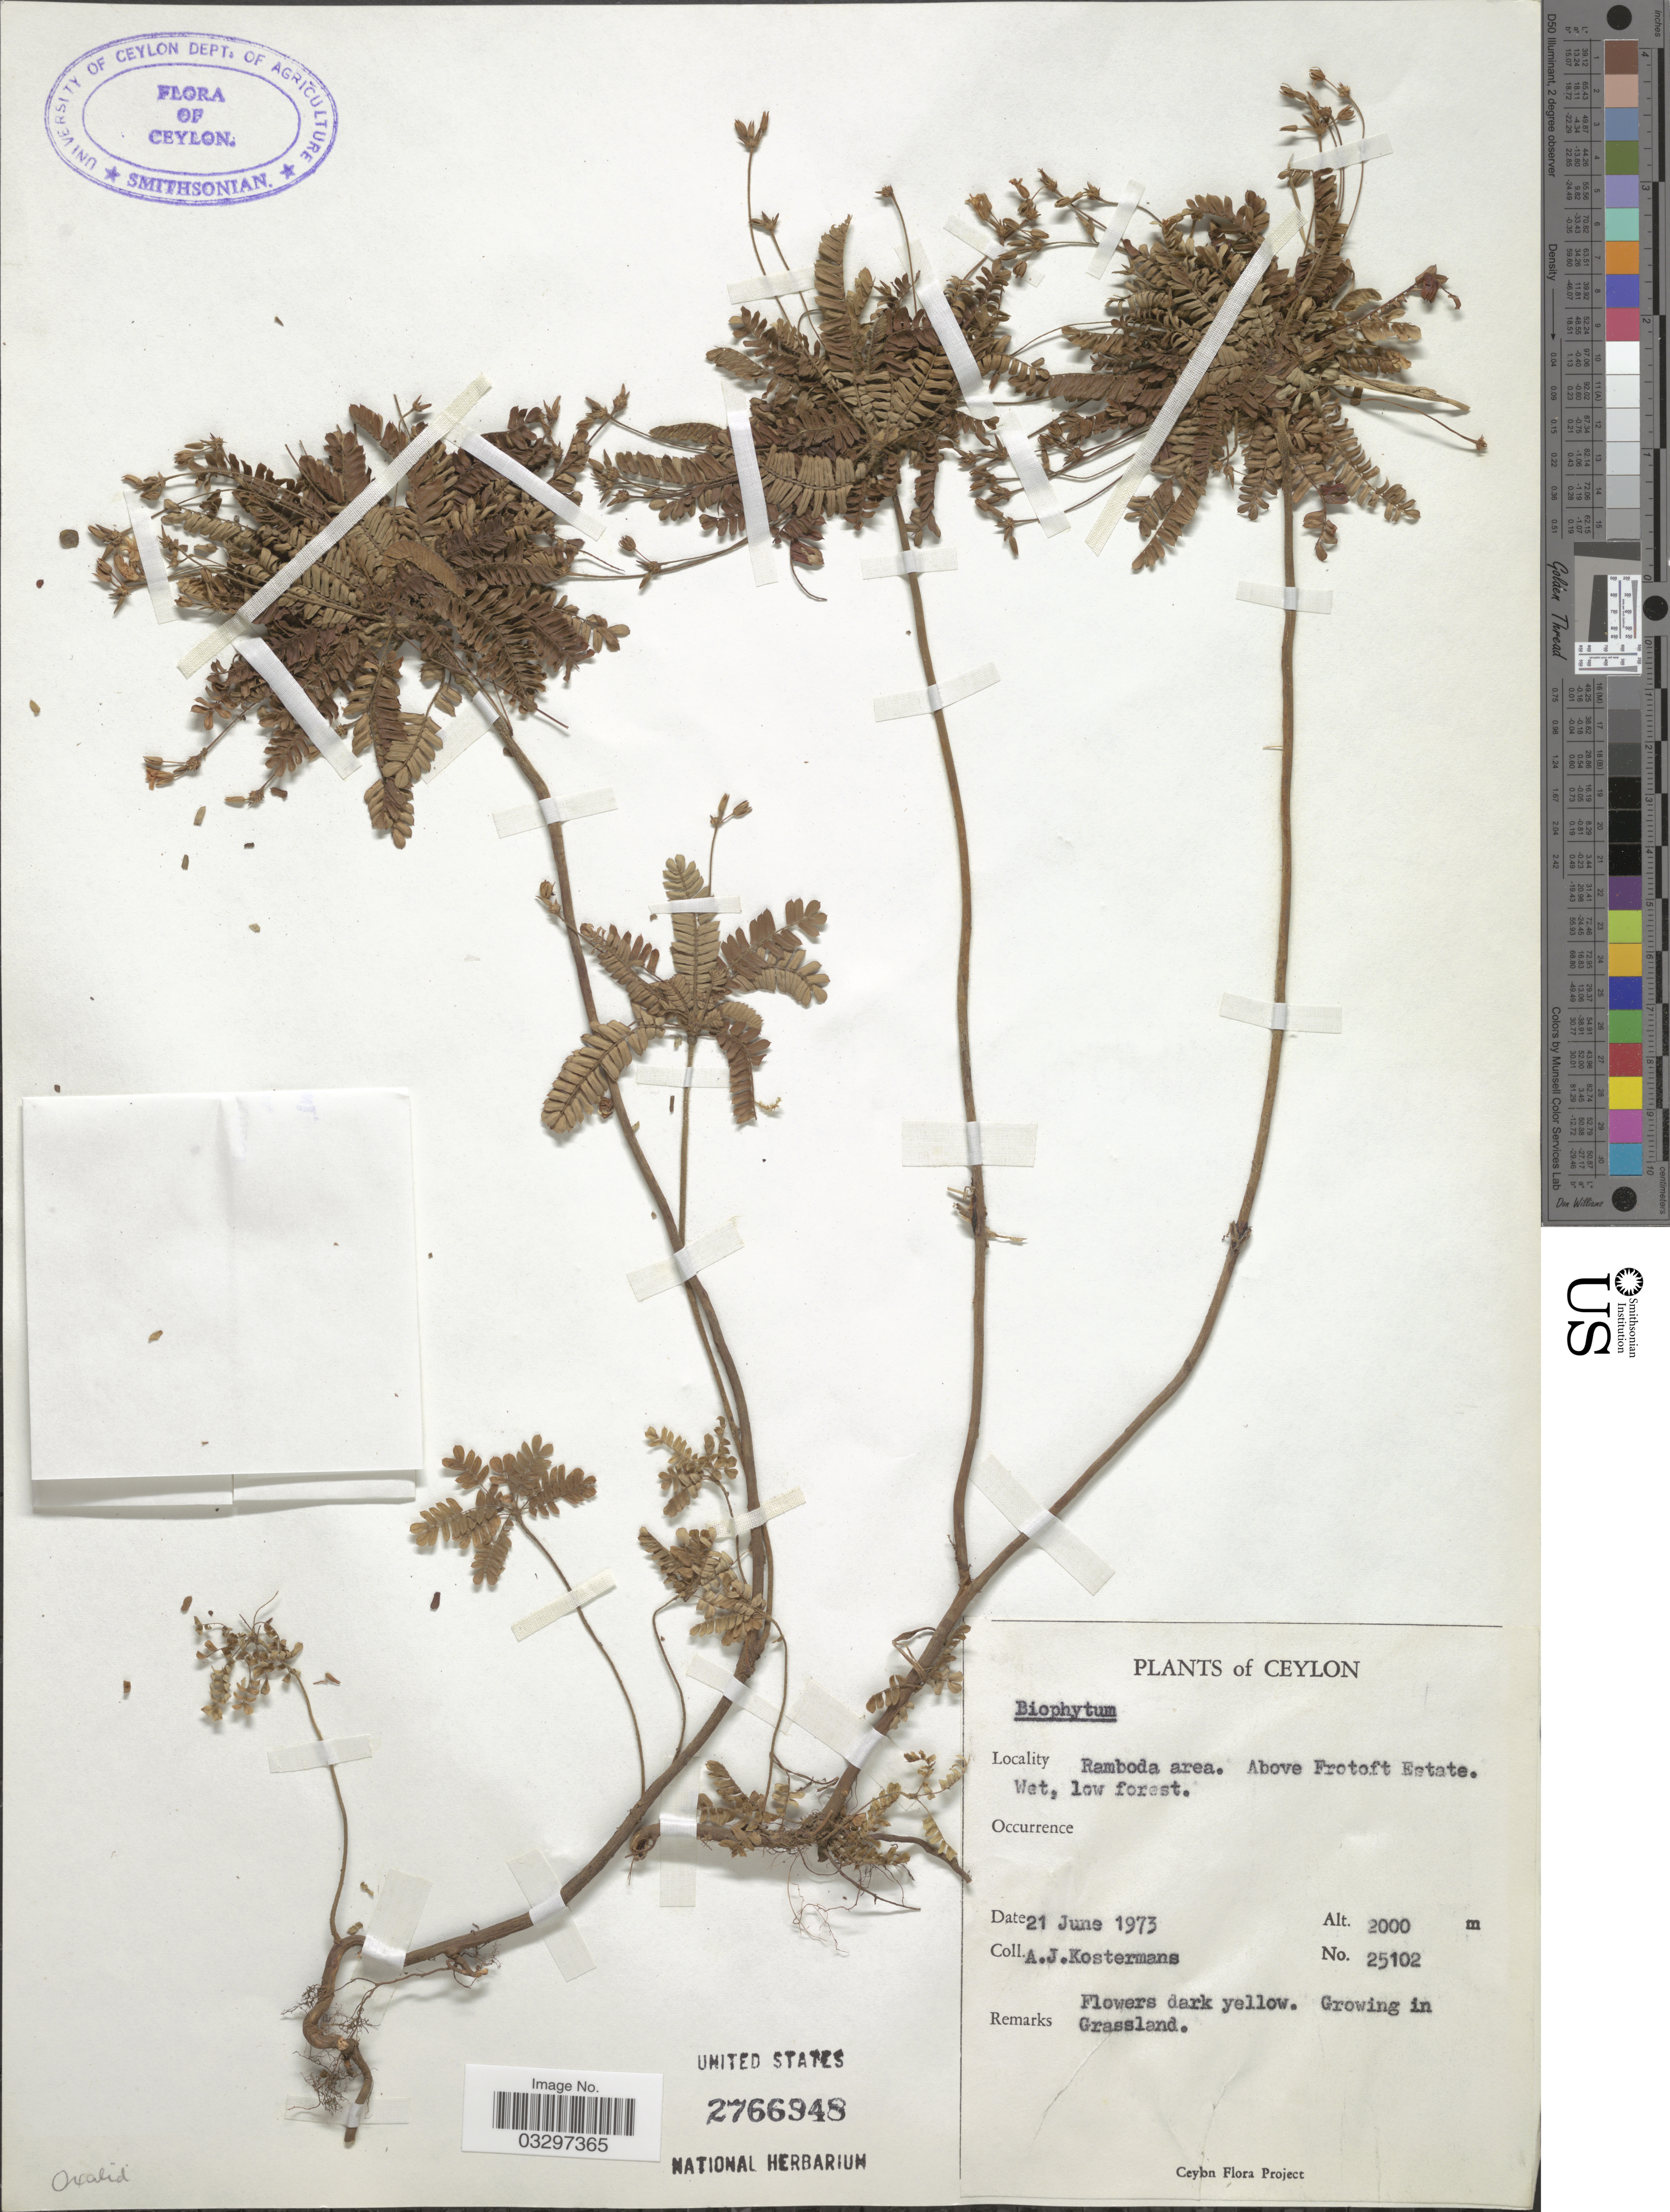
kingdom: Plantae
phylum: Tracheophyta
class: Magnoliopsida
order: Oxalidales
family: Oxalidaceae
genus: Biophytum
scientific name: Biophytum sp.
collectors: A. J. G. Kostermans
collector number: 25102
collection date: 1973-06-21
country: Sri Lanka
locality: Ceylon. Ramboda area. Above Frotoft Estate.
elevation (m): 2000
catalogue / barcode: US 2766948